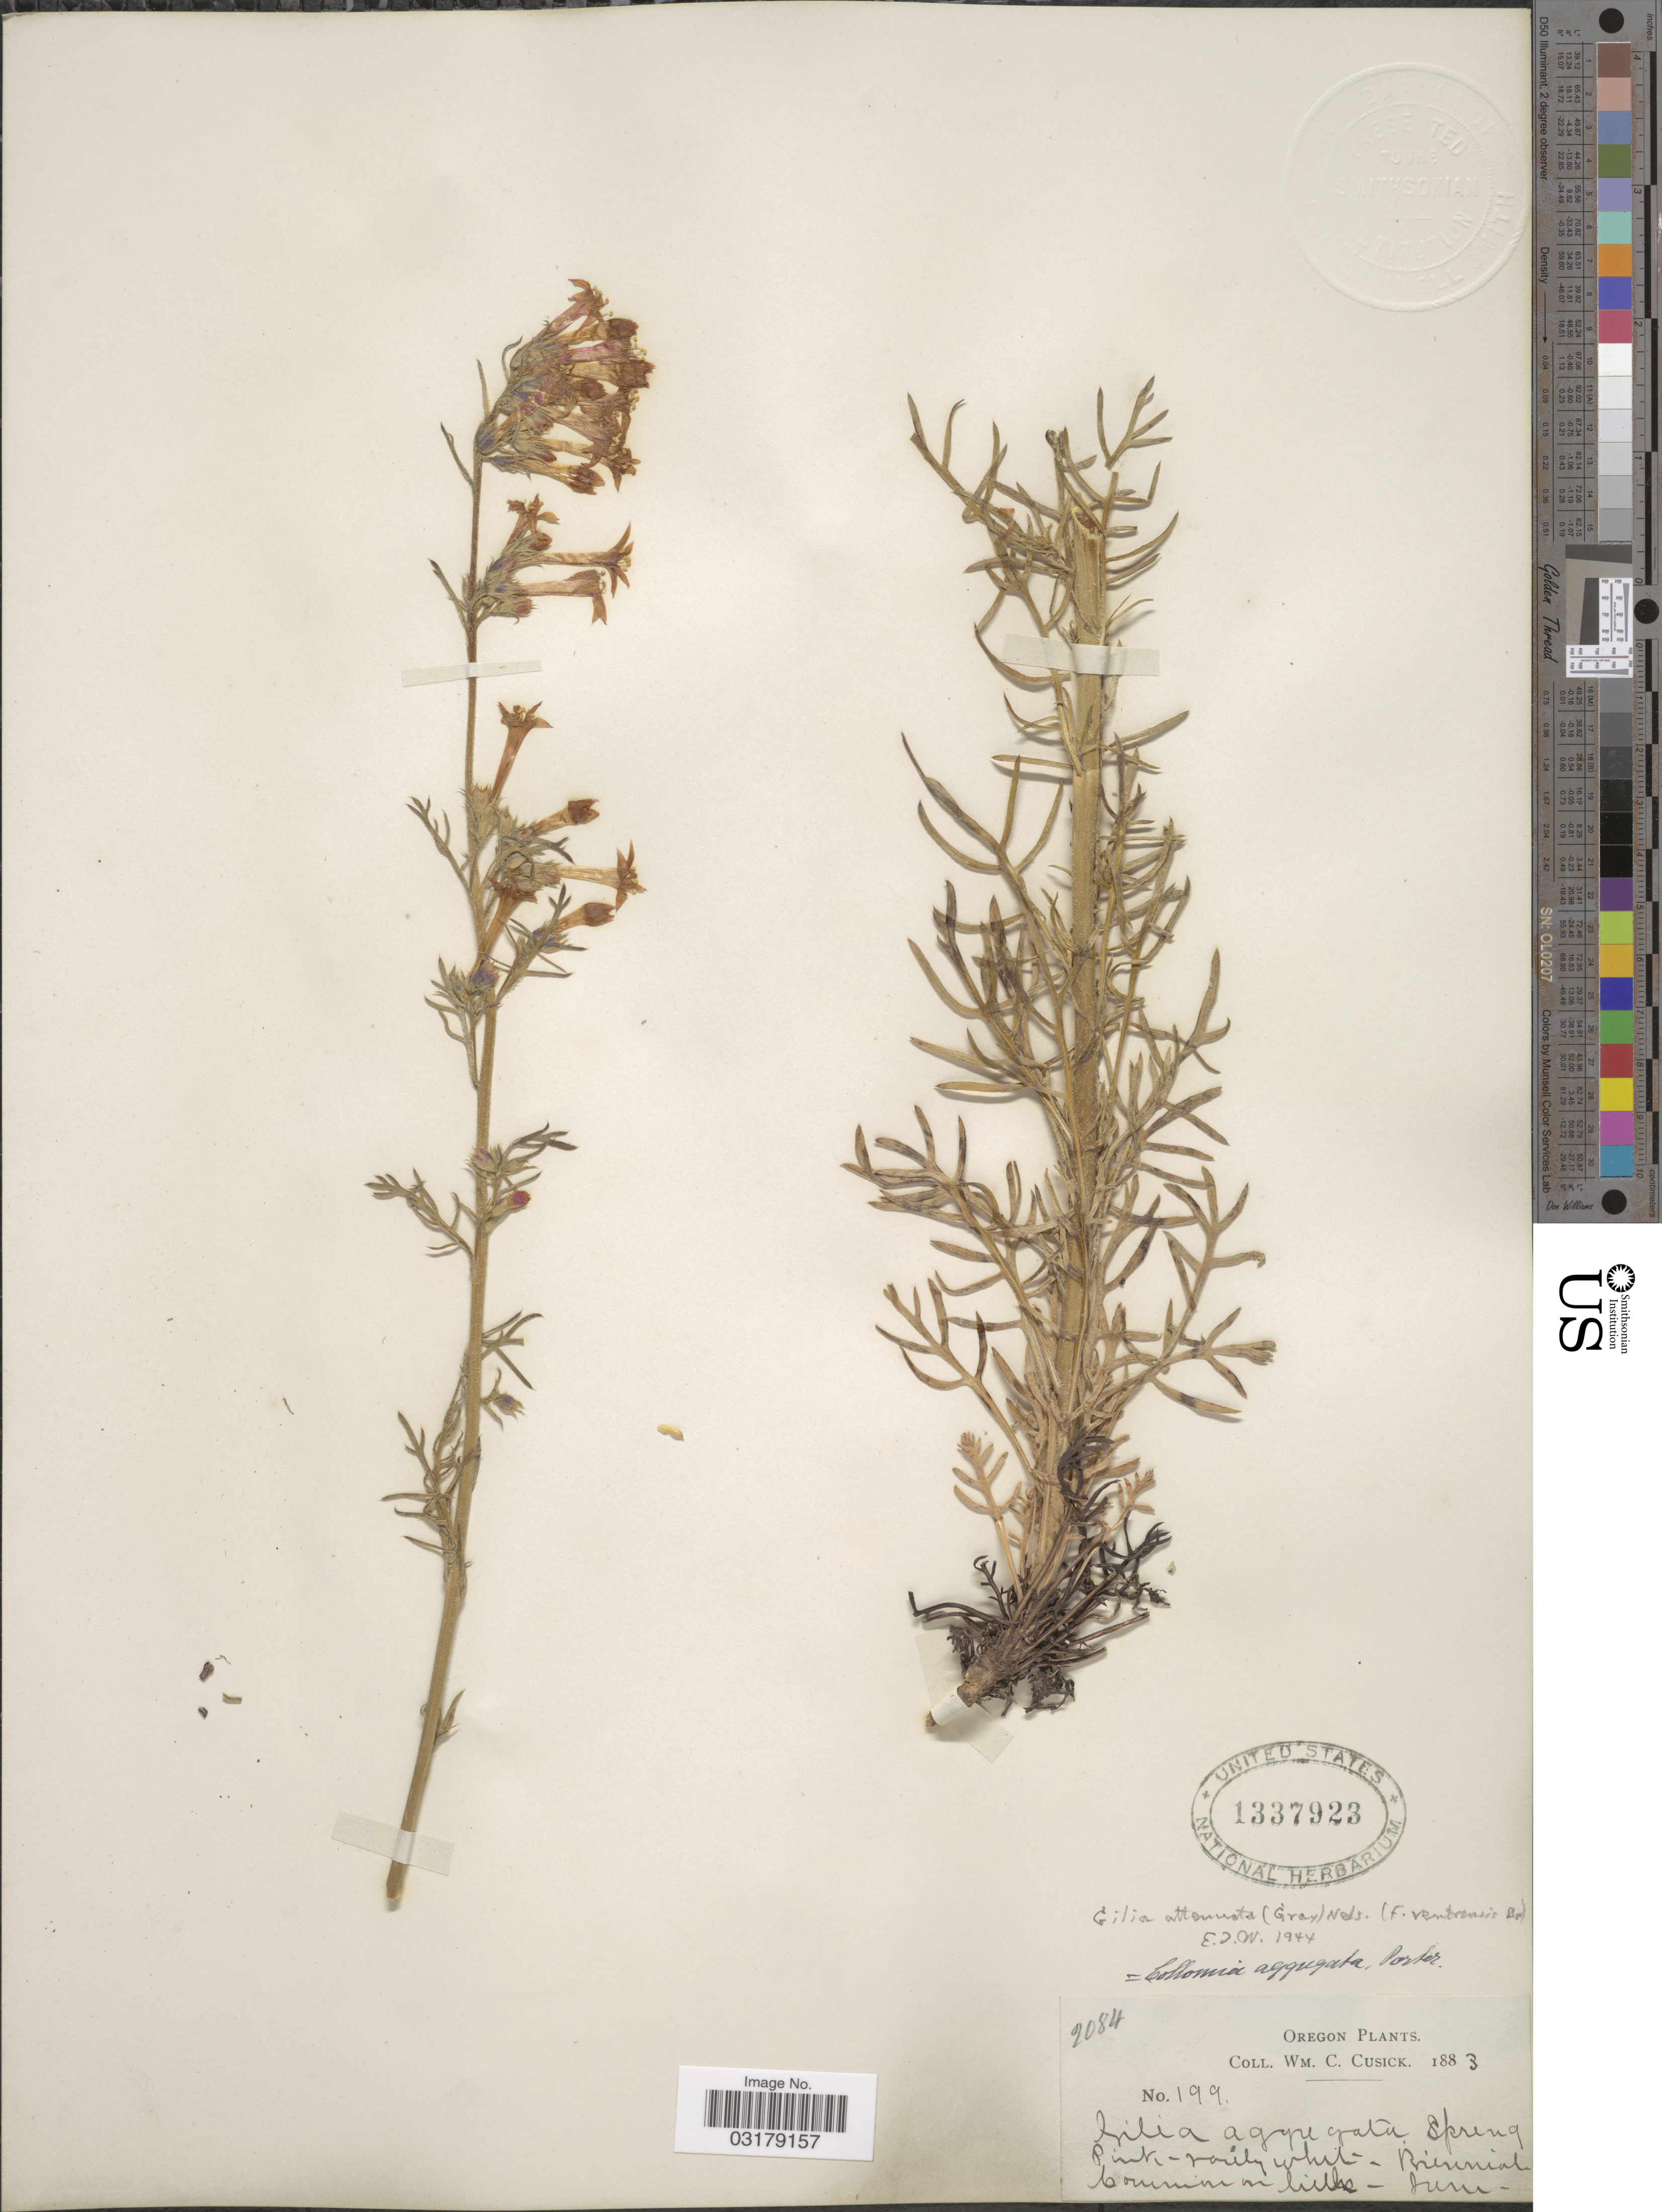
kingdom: Plantae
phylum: Tracheophyta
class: Magnoliopsida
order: Ericales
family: Polemoniaceae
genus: Ipomopsis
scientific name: Ipomopsis aggregata subsp. attenuata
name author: (A. Gray) V.E. Grant & A.D. Grant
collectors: W. C. Cusick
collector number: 199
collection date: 1883-06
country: United States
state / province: Oregon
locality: Commune on hills.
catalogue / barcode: US 1337923